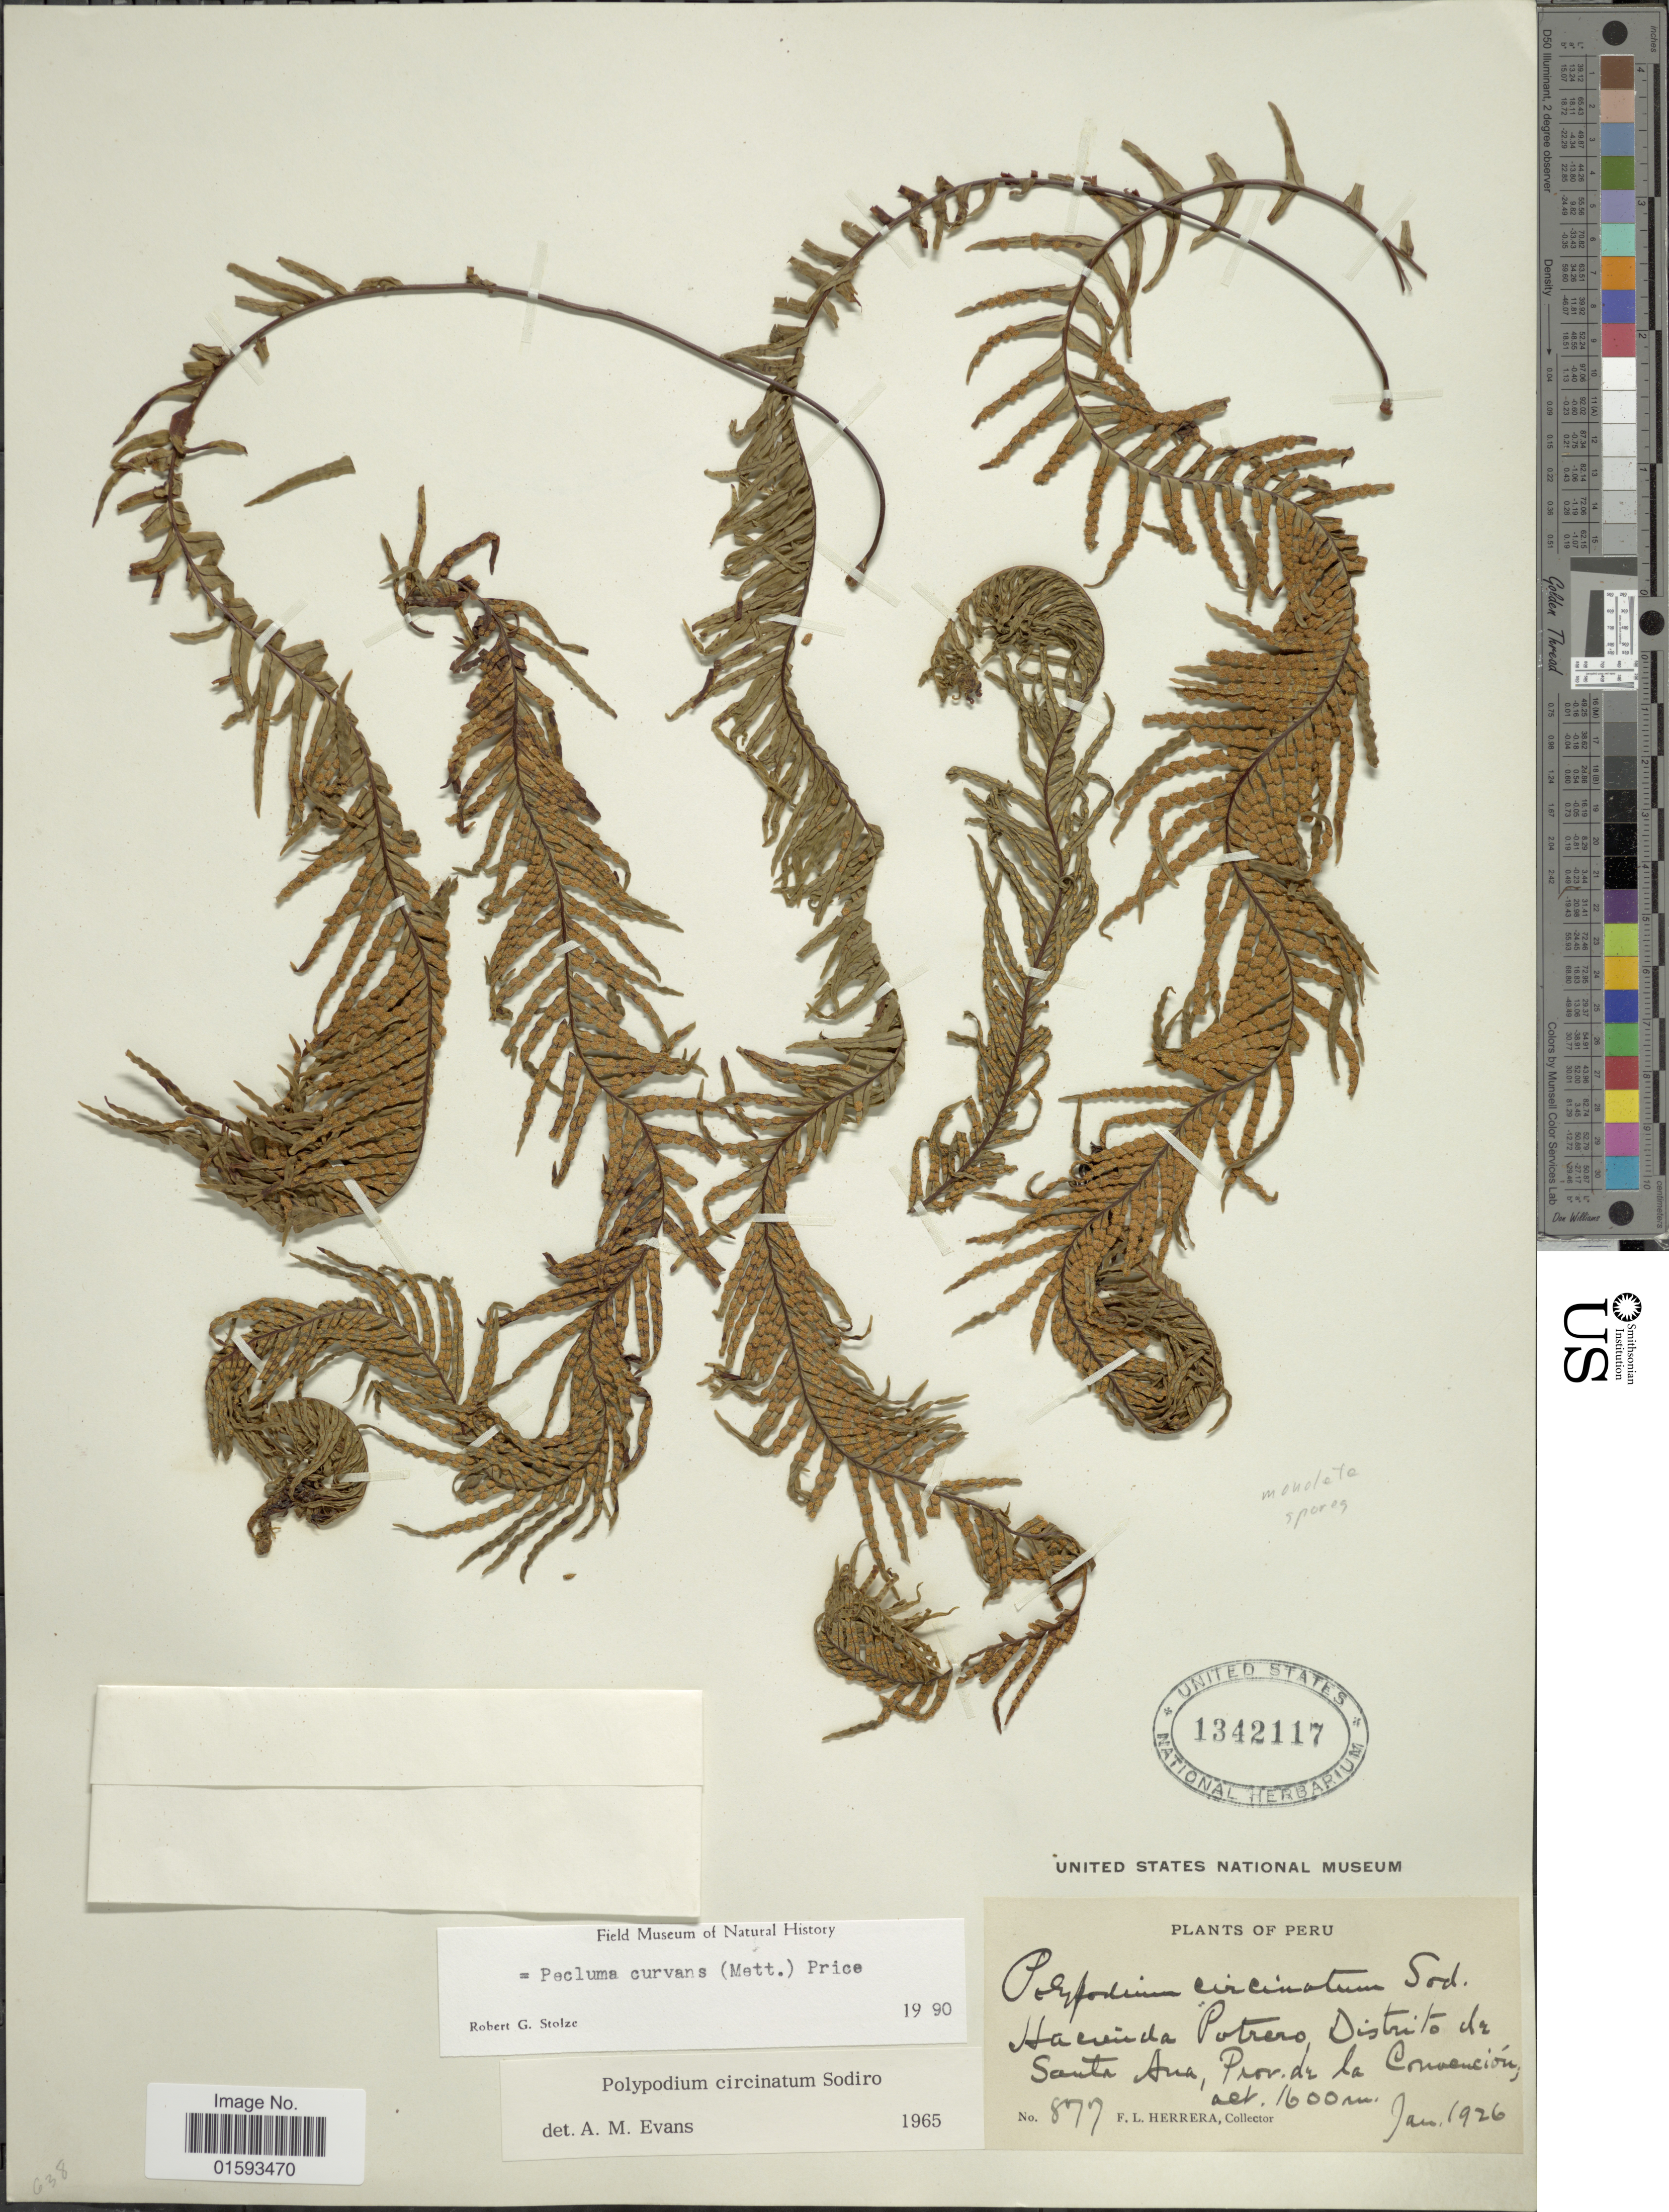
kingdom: Plantae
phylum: Tracheophyta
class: Polypodiopsida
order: Polypodiales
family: Polypodiaceae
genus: Pecluma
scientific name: Pecluma curvans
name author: (Mett.) Price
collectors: F. L. Herrera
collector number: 877*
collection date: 1926-01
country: Peru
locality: Hacienda Potrero Distrito de Santa Ana, Prov. de la Convencion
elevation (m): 1600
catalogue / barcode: US 1342117